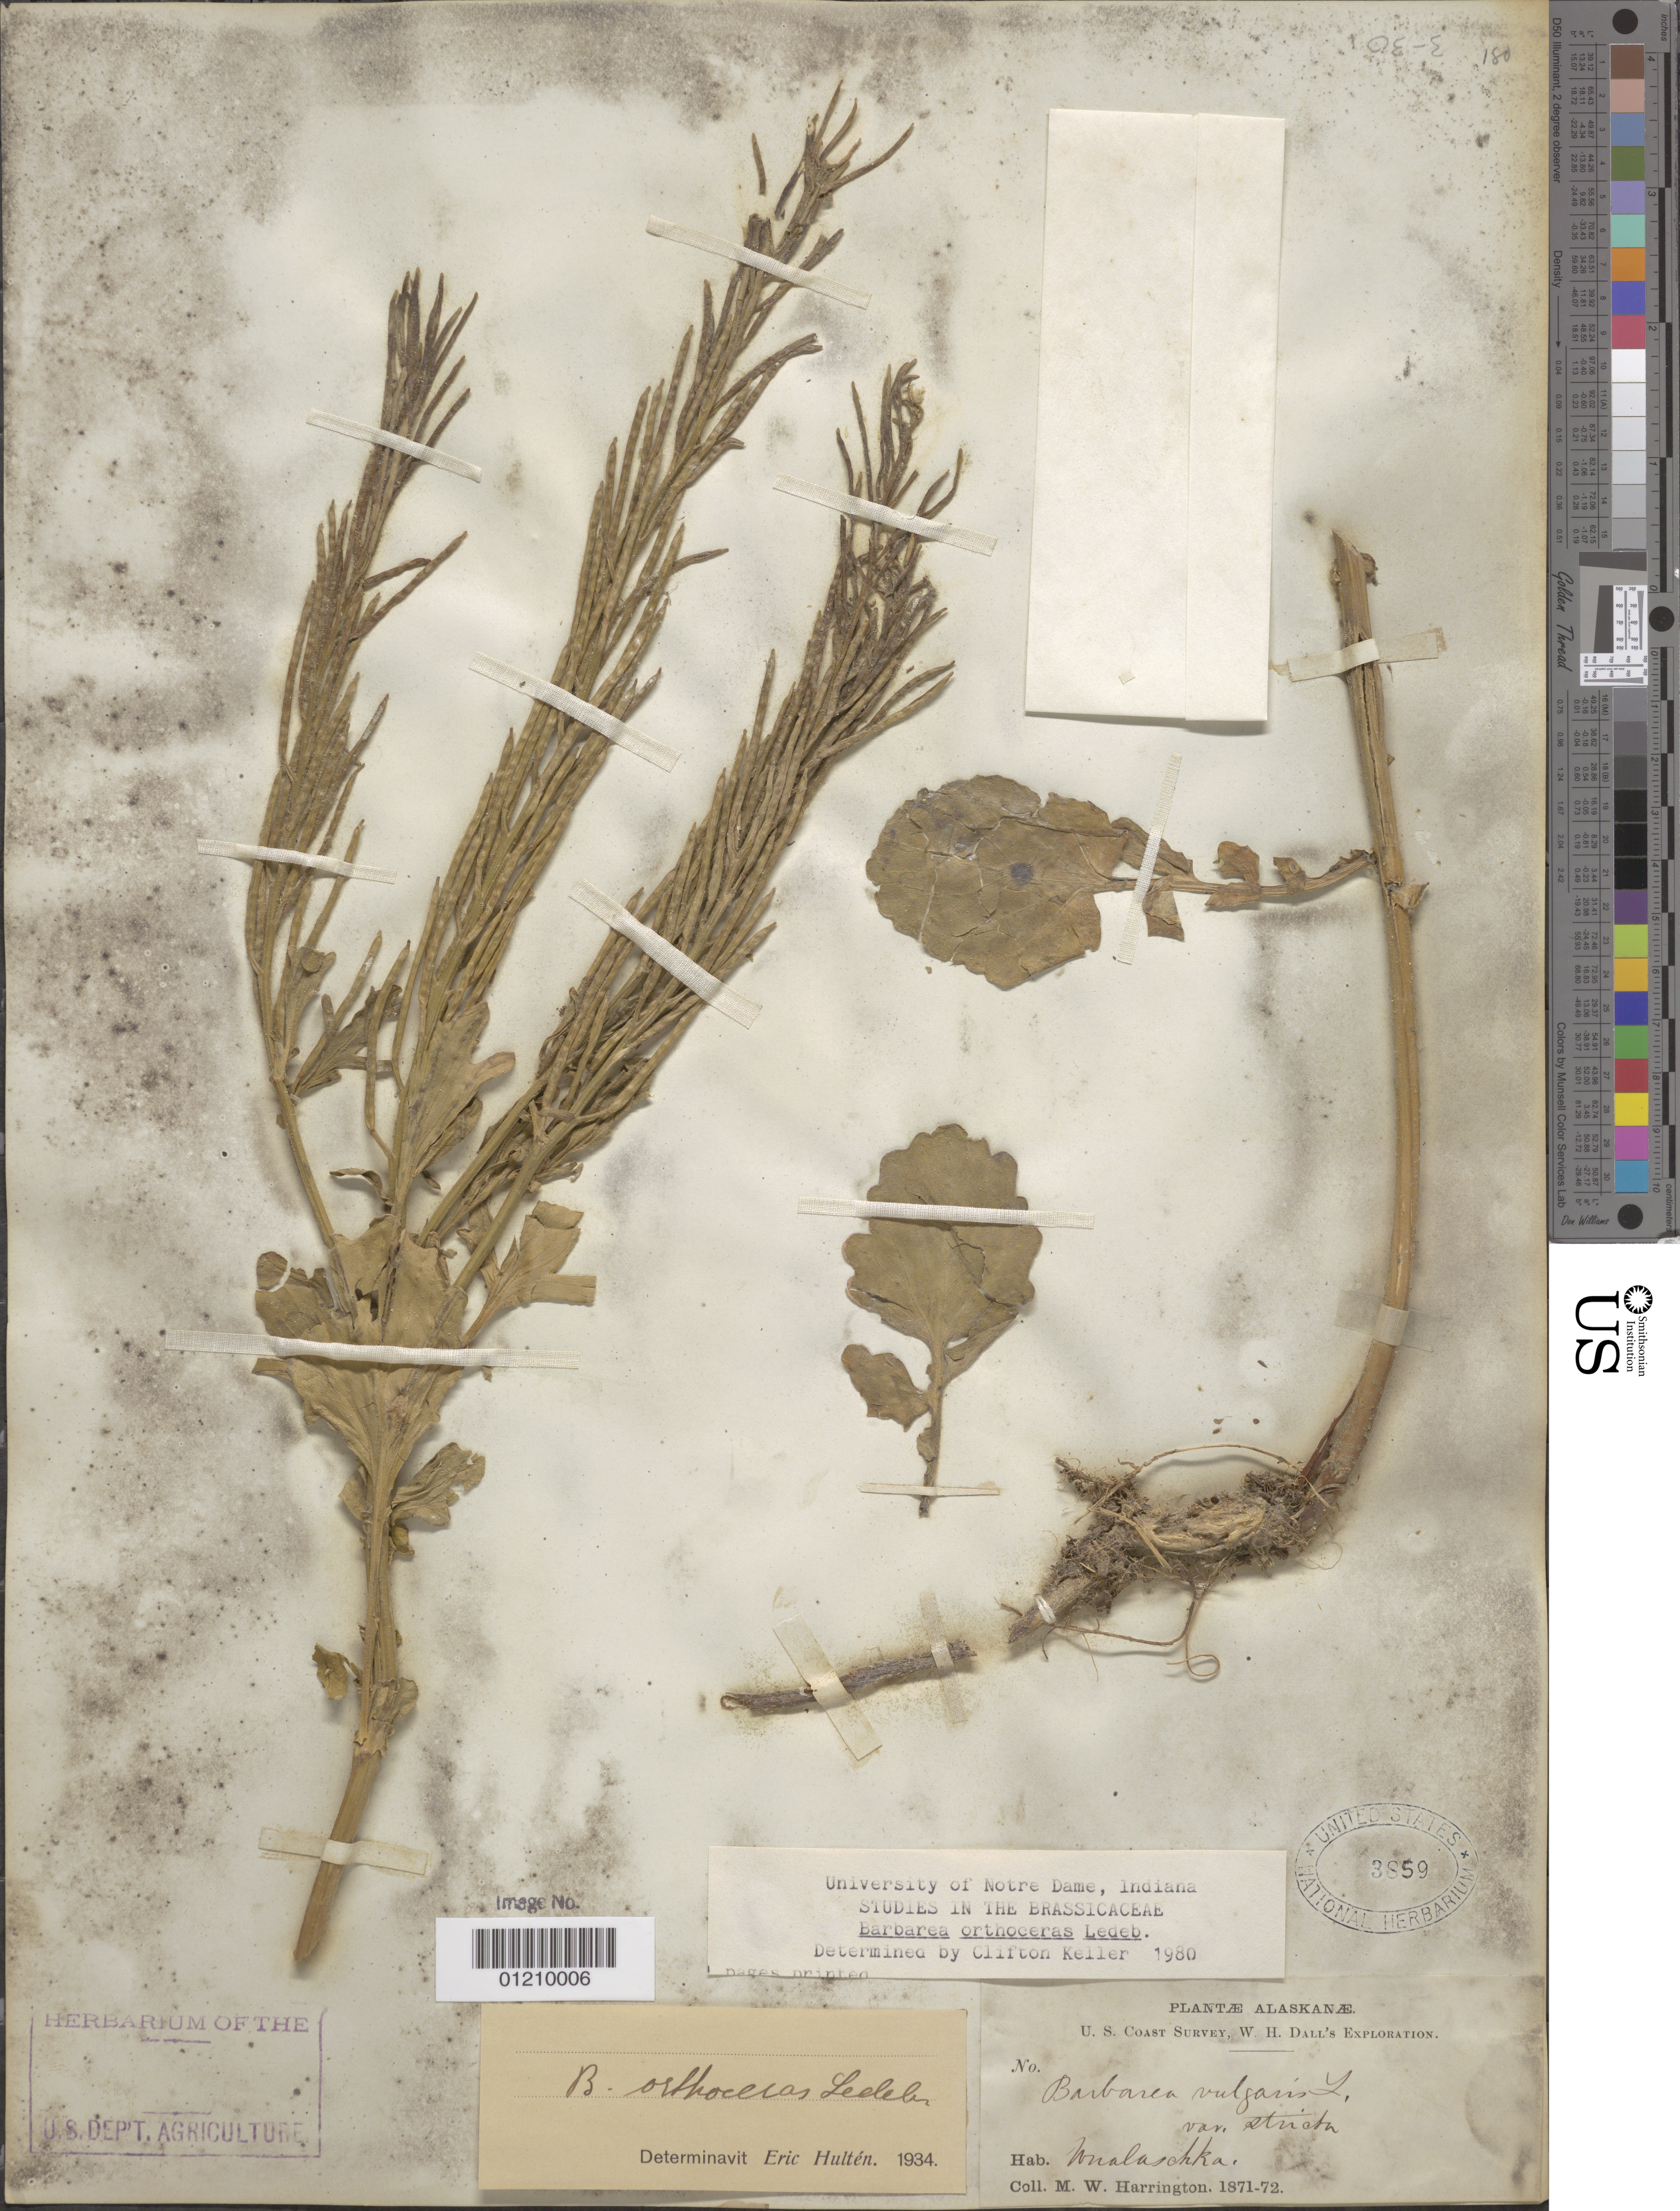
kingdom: Plantae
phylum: Tracheophyta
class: Magnoliopsida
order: Brassicales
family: Brassicaceae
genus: Barbarea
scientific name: Barbarea orthoceras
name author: Ledeb.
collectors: M. W. Harrington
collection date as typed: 1871 to -- --- 1872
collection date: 1871/1872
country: United States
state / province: Alaska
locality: Unalaska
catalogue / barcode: US 3859